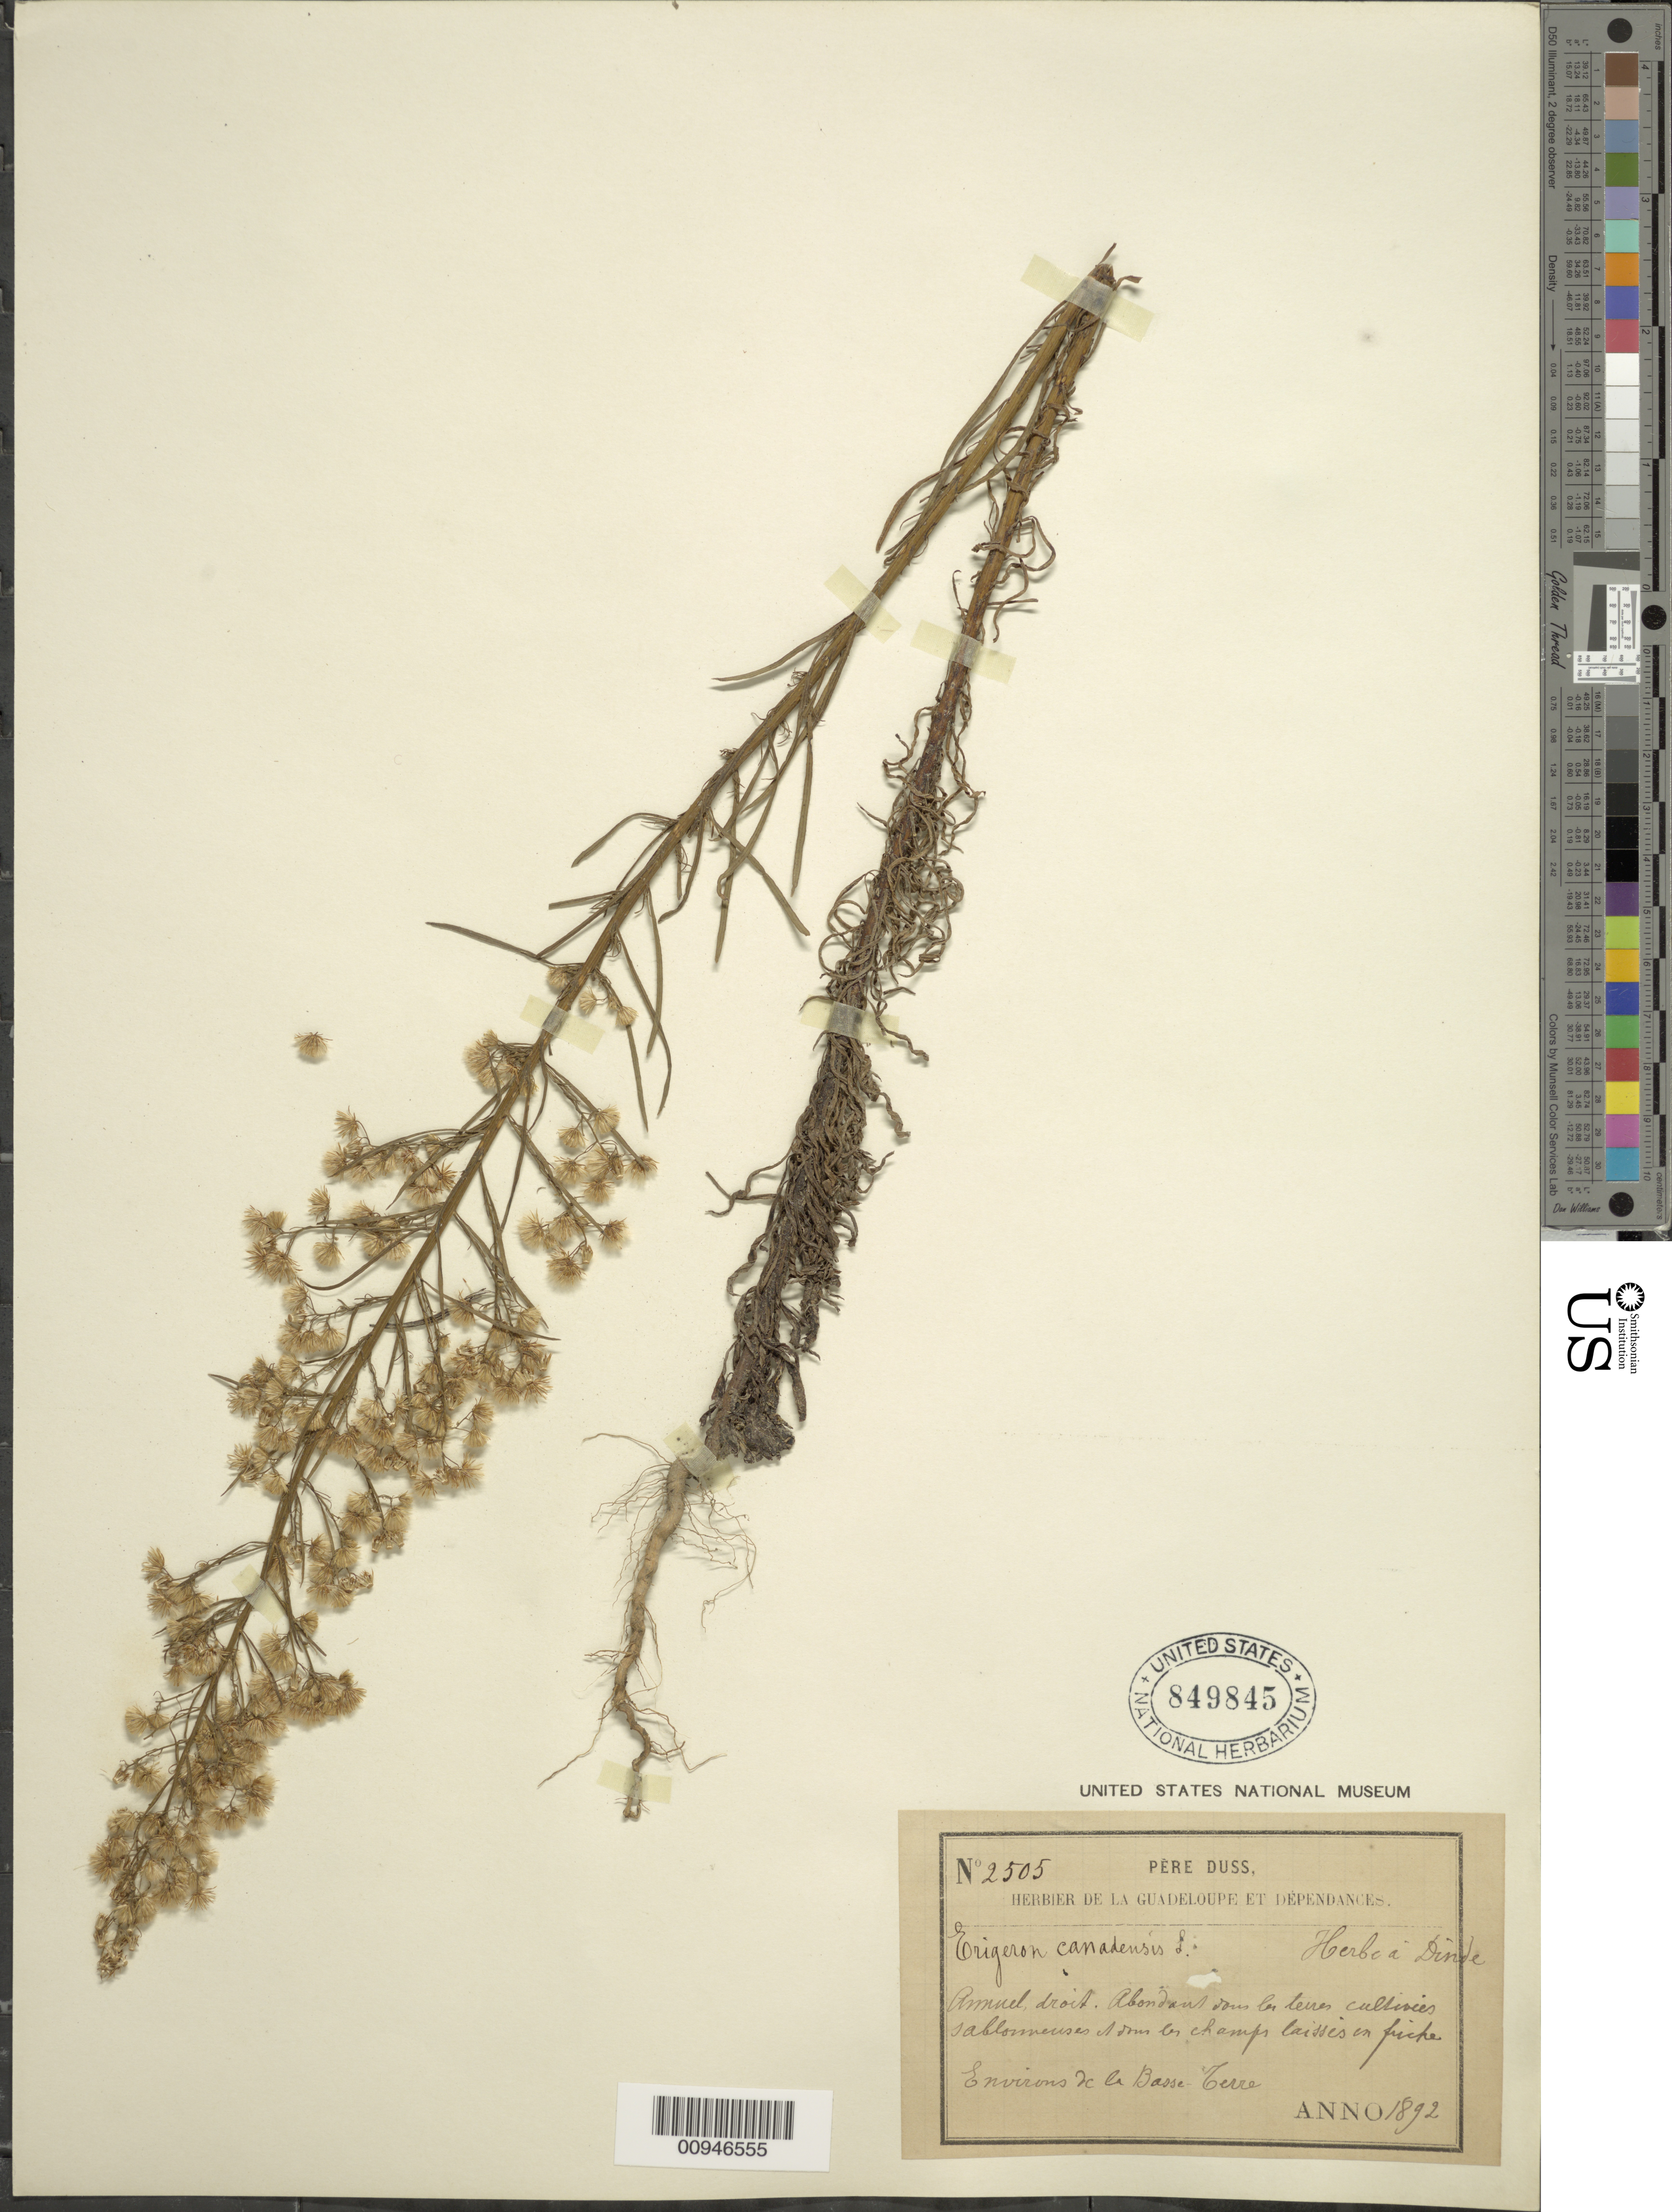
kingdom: Plantae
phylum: Tracheophyta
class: Magnoliopsida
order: Asterales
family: Asteraceae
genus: Conyza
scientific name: Conyza canadensis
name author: (L.) Cronq.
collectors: Père Duss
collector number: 2505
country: Guadeloupe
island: Basse Terre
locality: Basse Terre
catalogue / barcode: US 849845